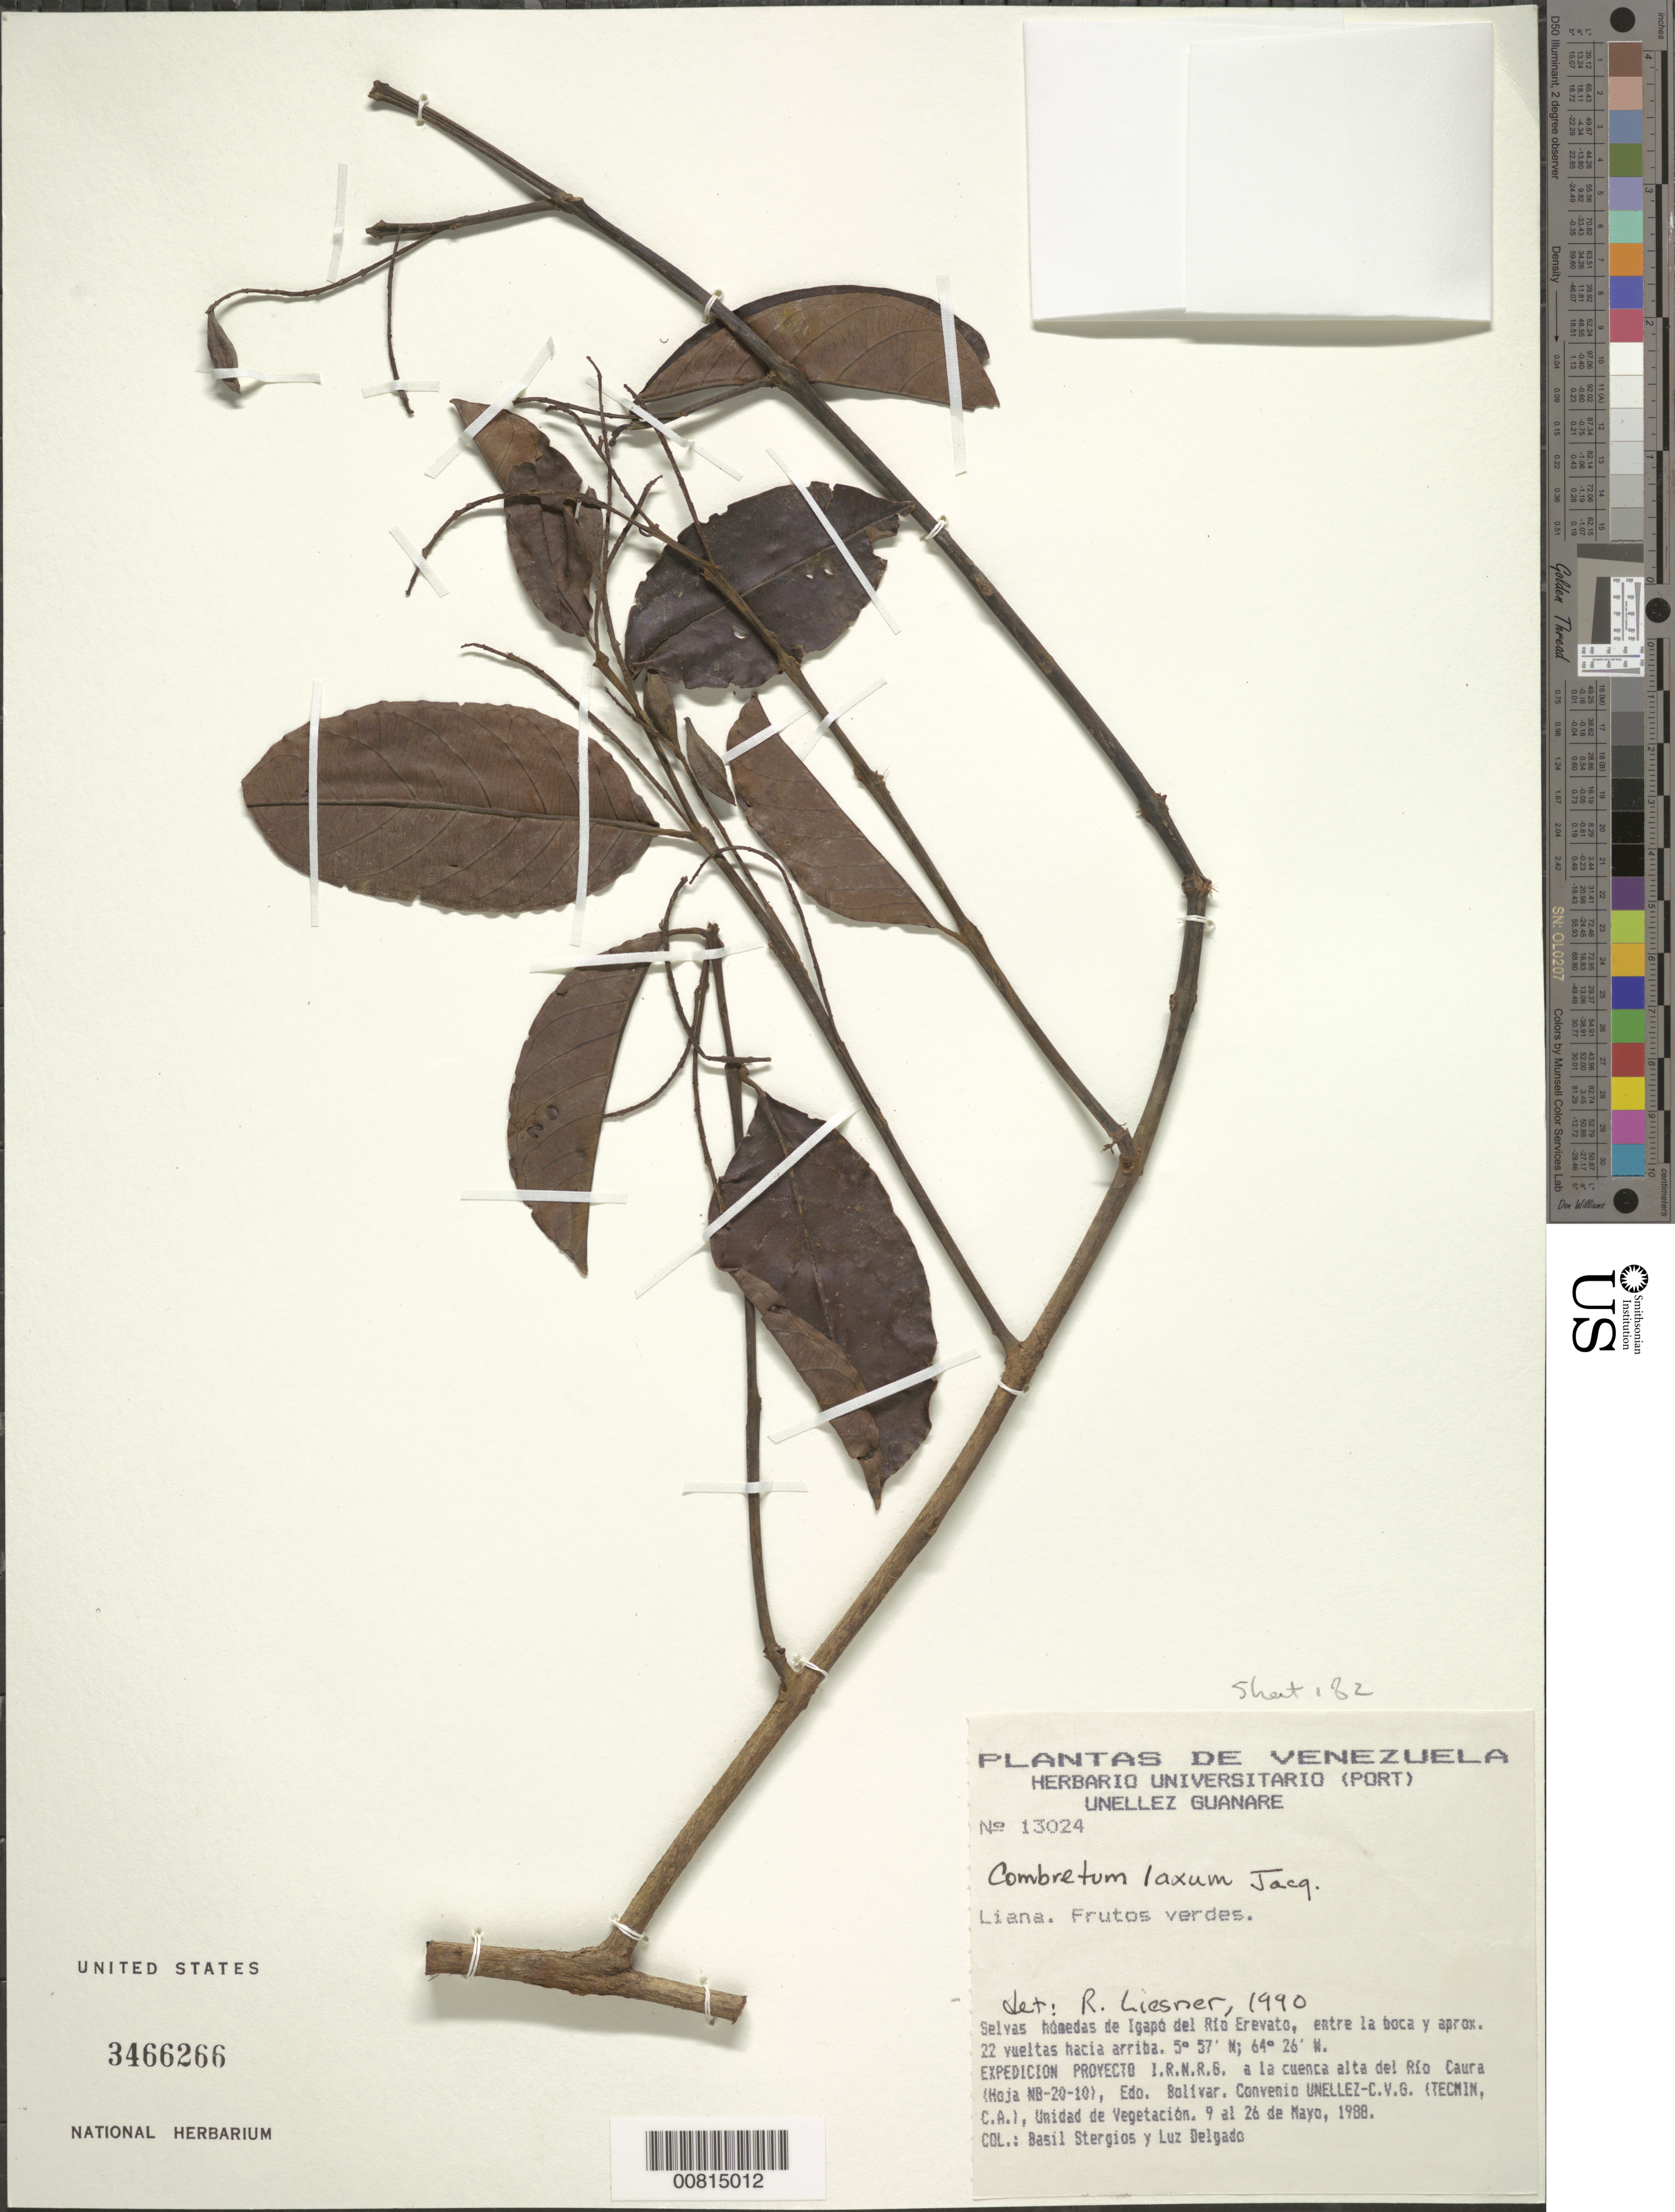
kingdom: Plantae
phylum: Tracheophyta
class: Magnoliopsida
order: Myrtales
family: Combretaceae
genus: Combretum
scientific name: Combretum laxum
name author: Jacq.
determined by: Liesner, R. L.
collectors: B. G. Stergios & L. Delgado V.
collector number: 13024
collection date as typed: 9-May-88 to 26-May-88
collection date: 1988-05-09/1988-05-26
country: Venezuela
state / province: Bolívar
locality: Igapó del río Erevato, entre la boca y aprox. 22 vueltas hacia arriba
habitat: Selvas húmedas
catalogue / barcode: US 3466266